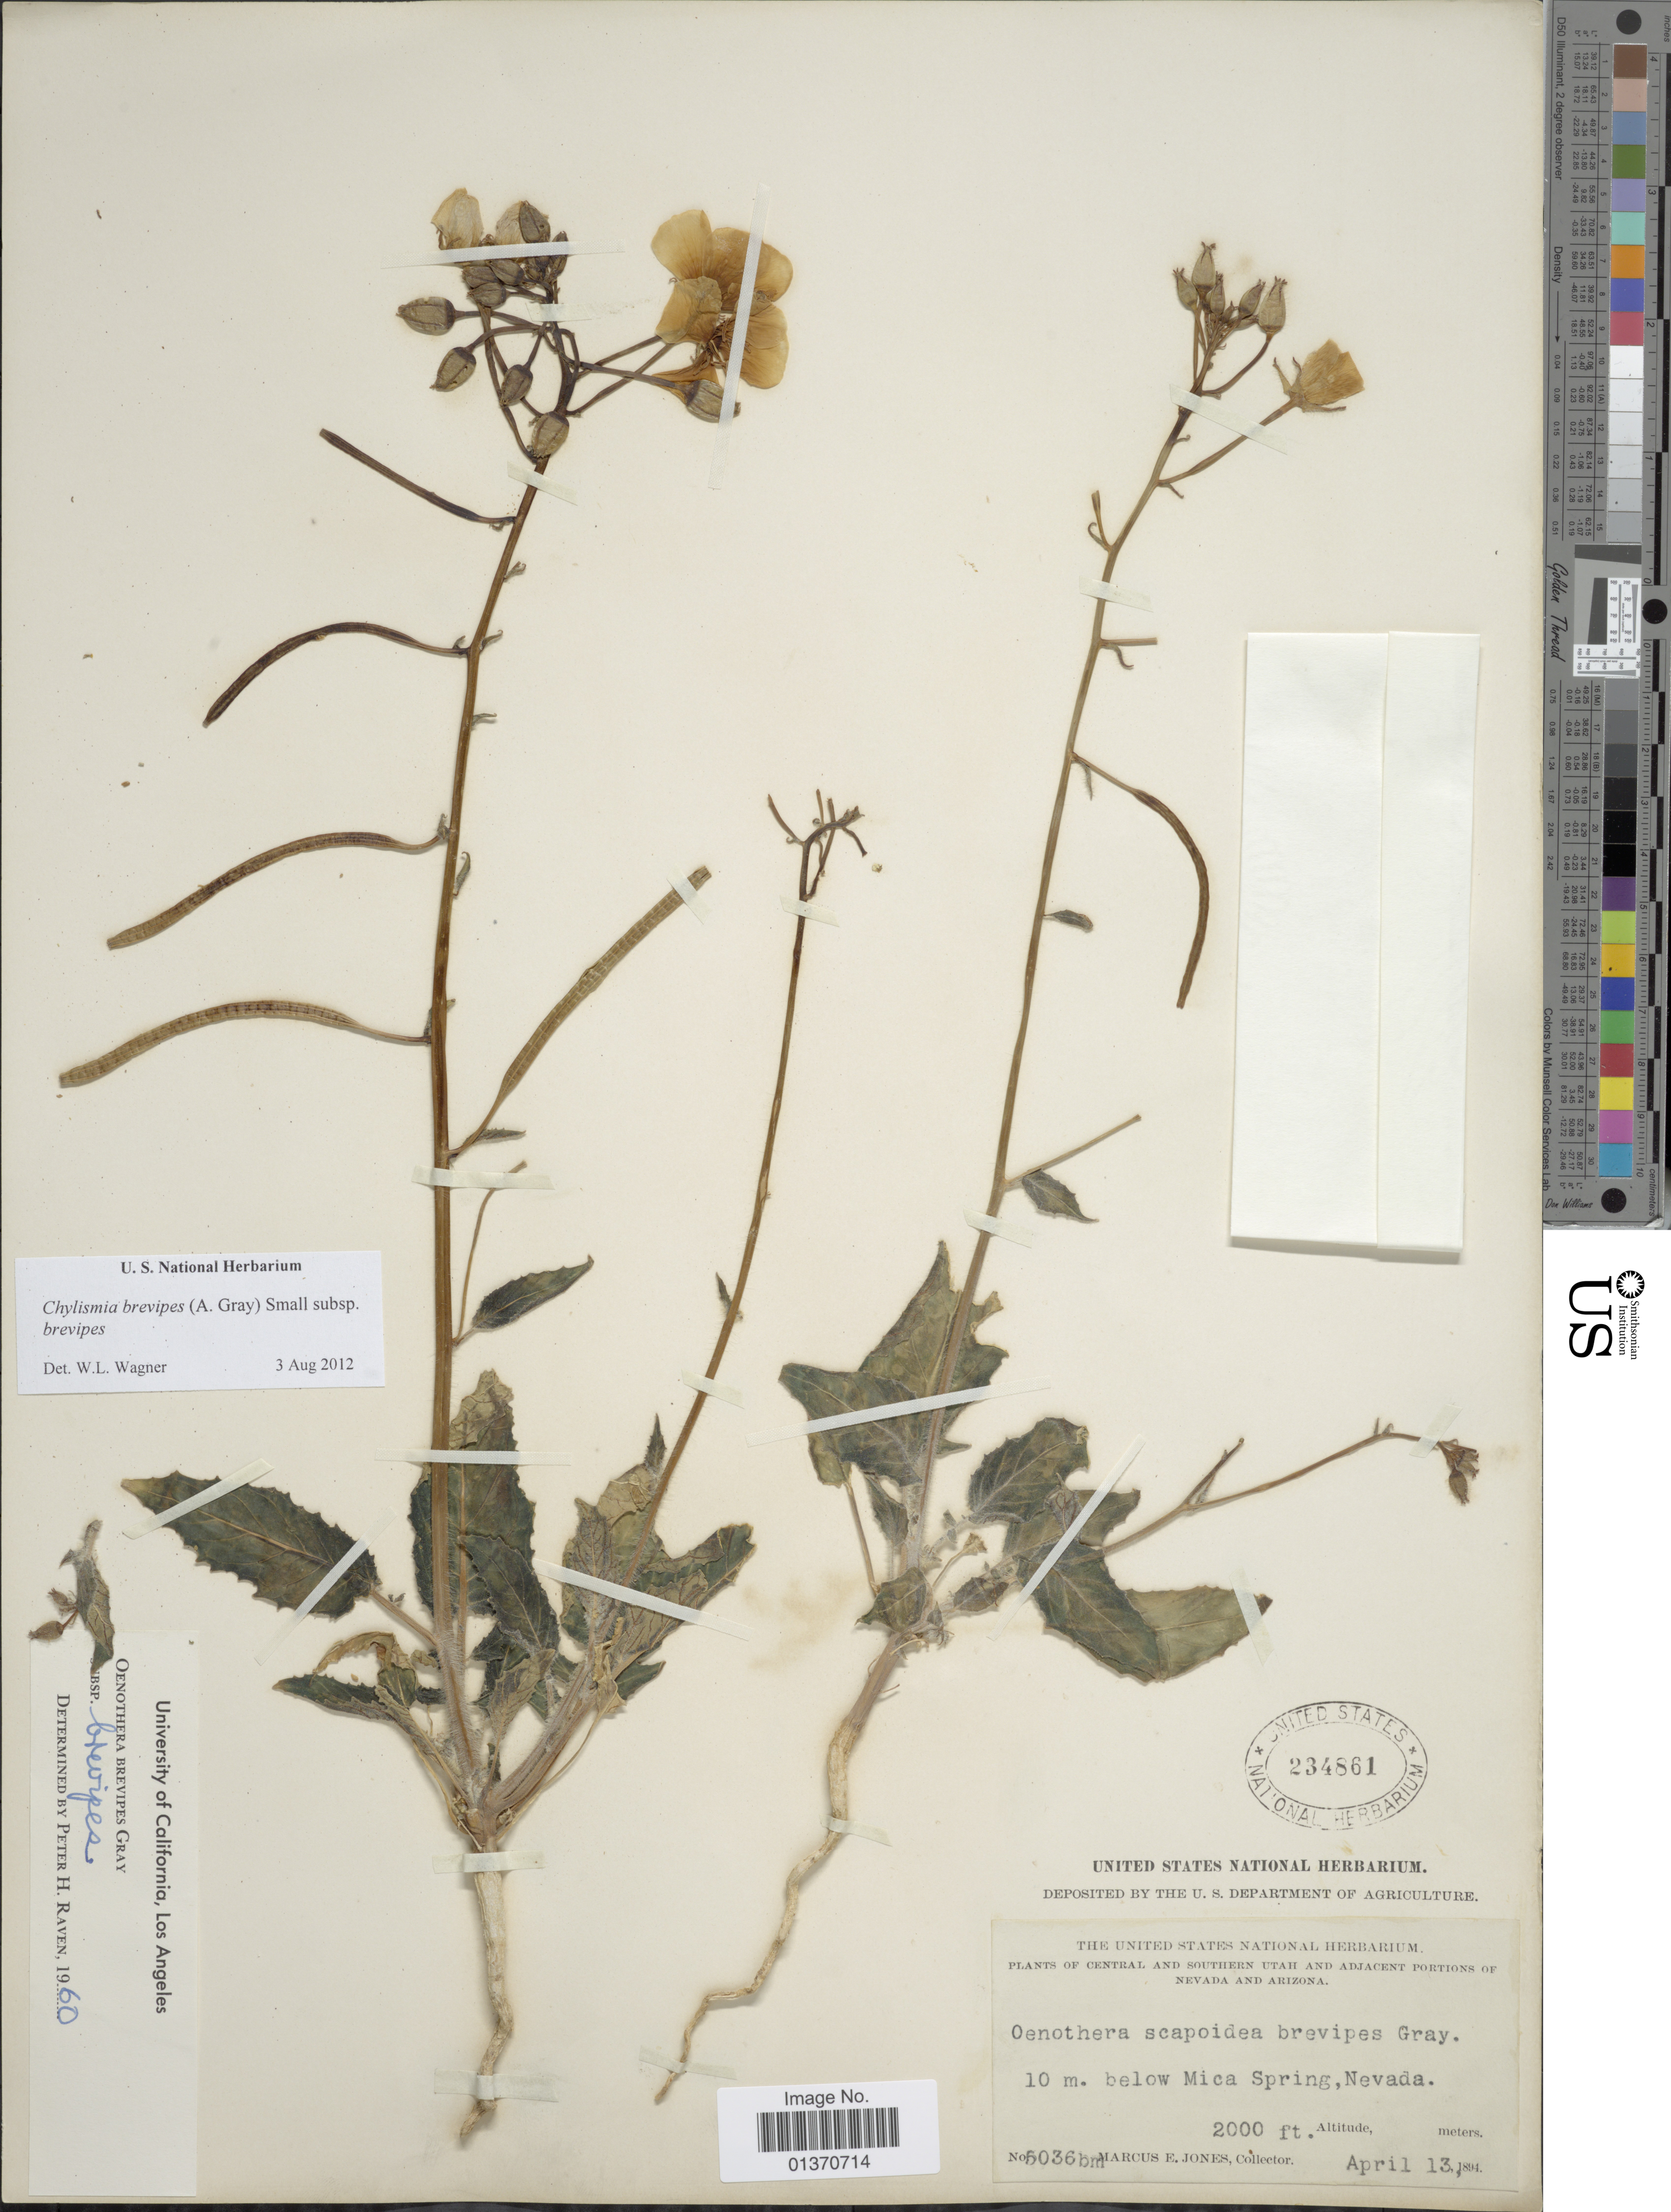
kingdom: Plantae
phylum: Tracheophyta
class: Magnoliopsida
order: Myrtales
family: Onagraceae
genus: Chylismia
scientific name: Chylismia brevipes subsp. brevipes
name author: (A. Gray) Small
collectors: M. E. Jones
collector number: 5036bm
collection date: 1894-04-13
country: United States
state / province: Nevada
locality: Central and southern Utah and adjacent portions of Nevada and Arizona, 10 m. below Mica Spring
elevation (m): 610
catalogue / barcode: US 234861